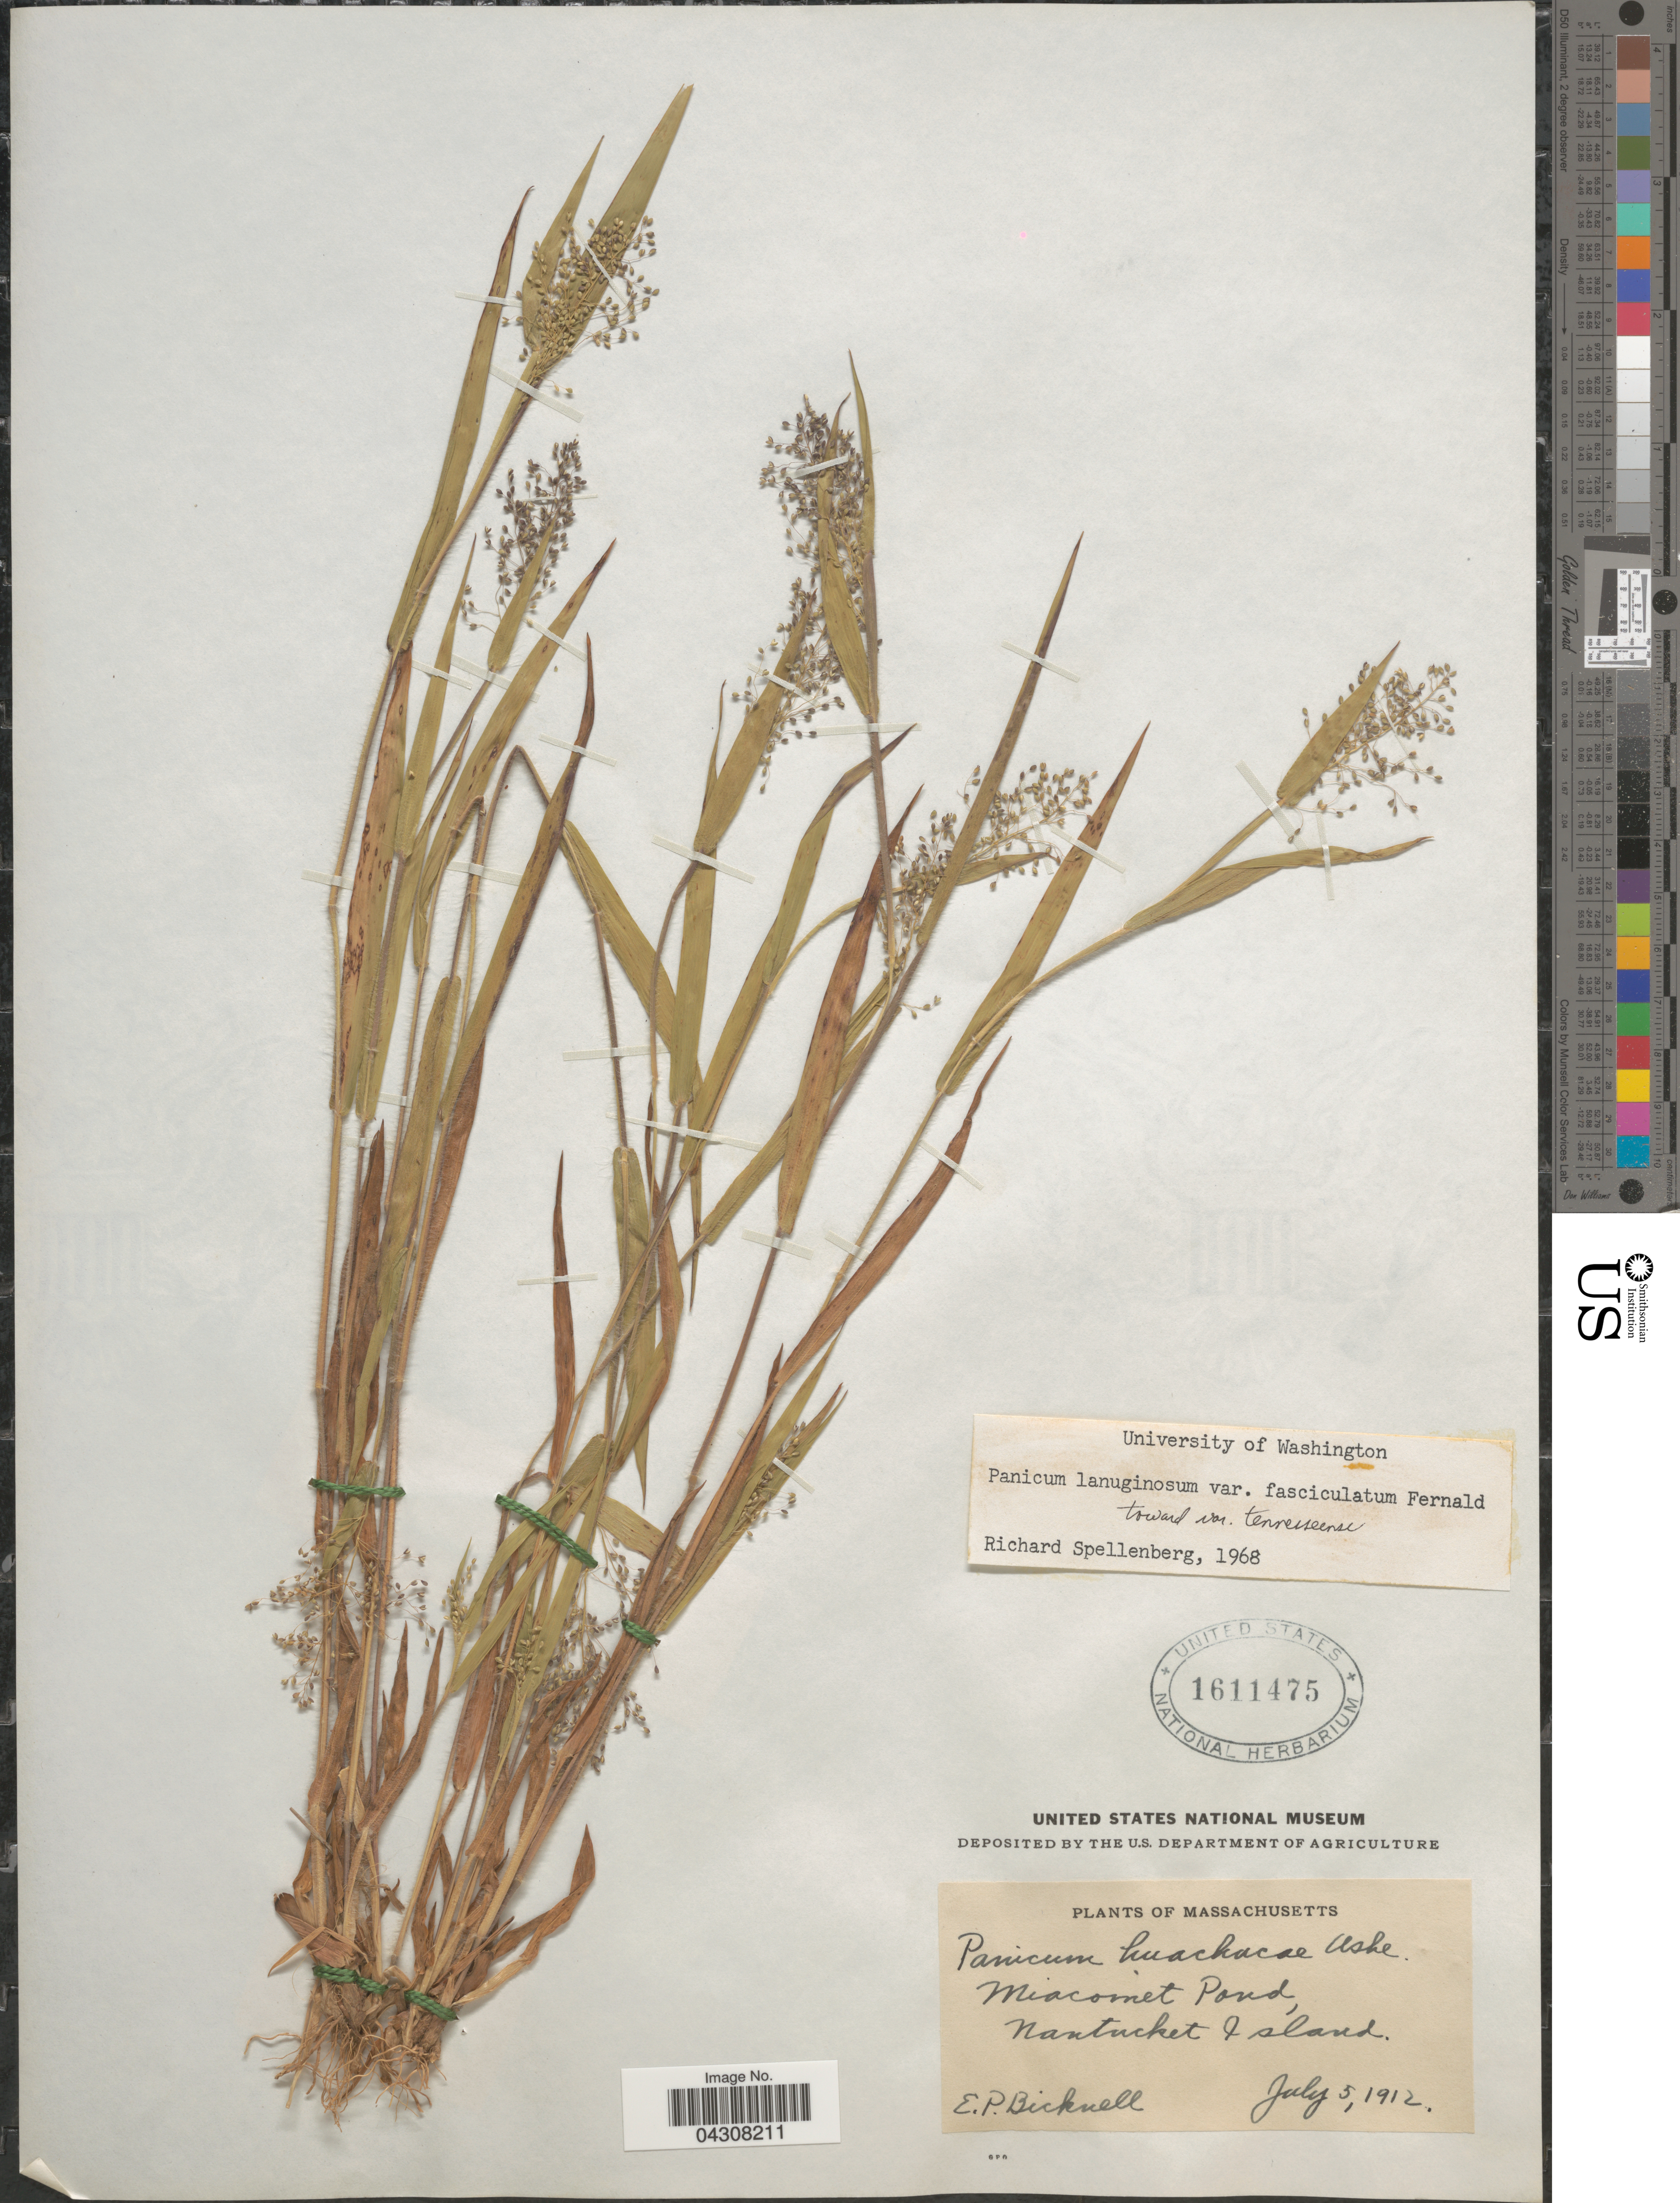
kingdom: Plantae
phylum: Tracheophyta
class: Liliopsida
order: Poales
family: Poaceae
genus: Dichanthelium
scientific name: Dichanthelium acuminatum var. acuminatum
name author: (Sw.) Gould & C.A. Clark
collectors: E. P. Bicknell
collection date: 1912-07-05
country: United States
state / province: Massachusetts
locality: Miacomet Pond, Nantucket Island.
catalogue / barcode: US 1611475